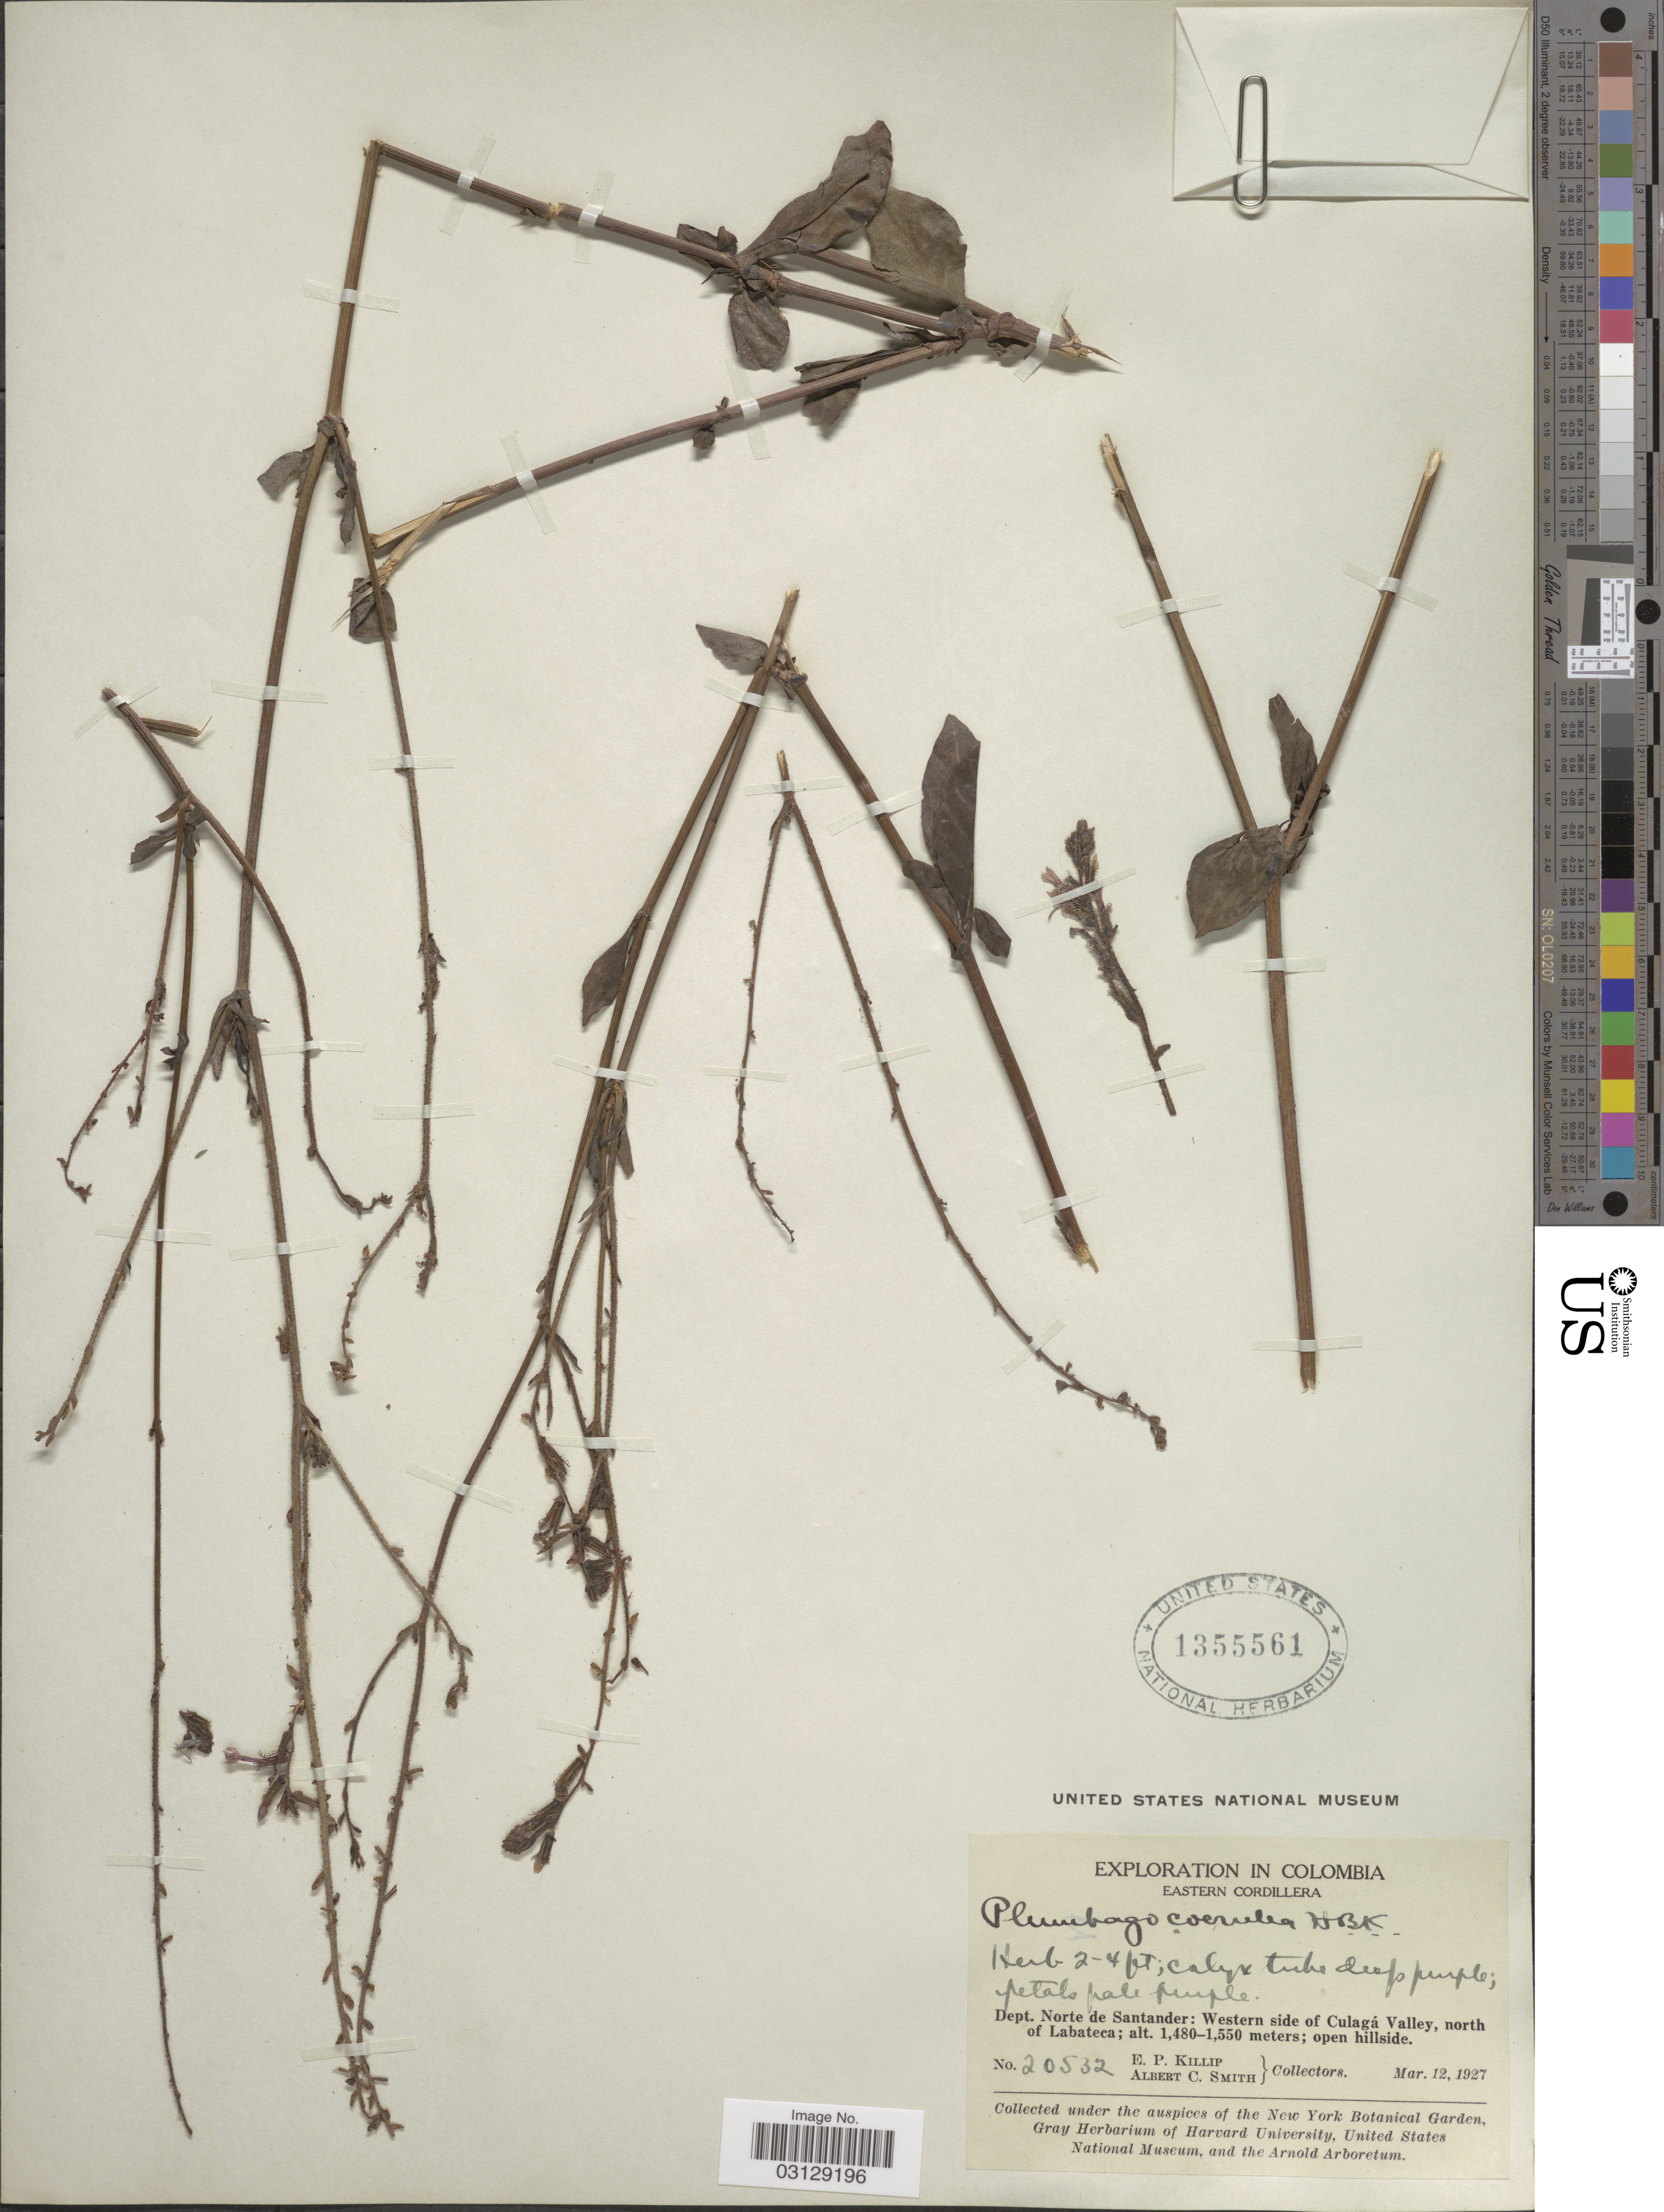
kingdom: Plantae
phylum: Tracheophyta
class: Magnoliopsida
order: Caryophyllales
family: Plumbaginaceae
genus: Plumbago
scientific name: Plumbago coerulea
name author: Auct.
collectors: E. P. Killip & A. C. Smith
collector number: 20532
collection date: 1927-03-12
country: Colombia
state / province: Norte de Santander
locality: Eastern Cordillera. Dept. Norte de Santander: Western side of Culagá Valley, north of Labateca.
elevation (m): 1480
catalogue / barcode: US 1355561